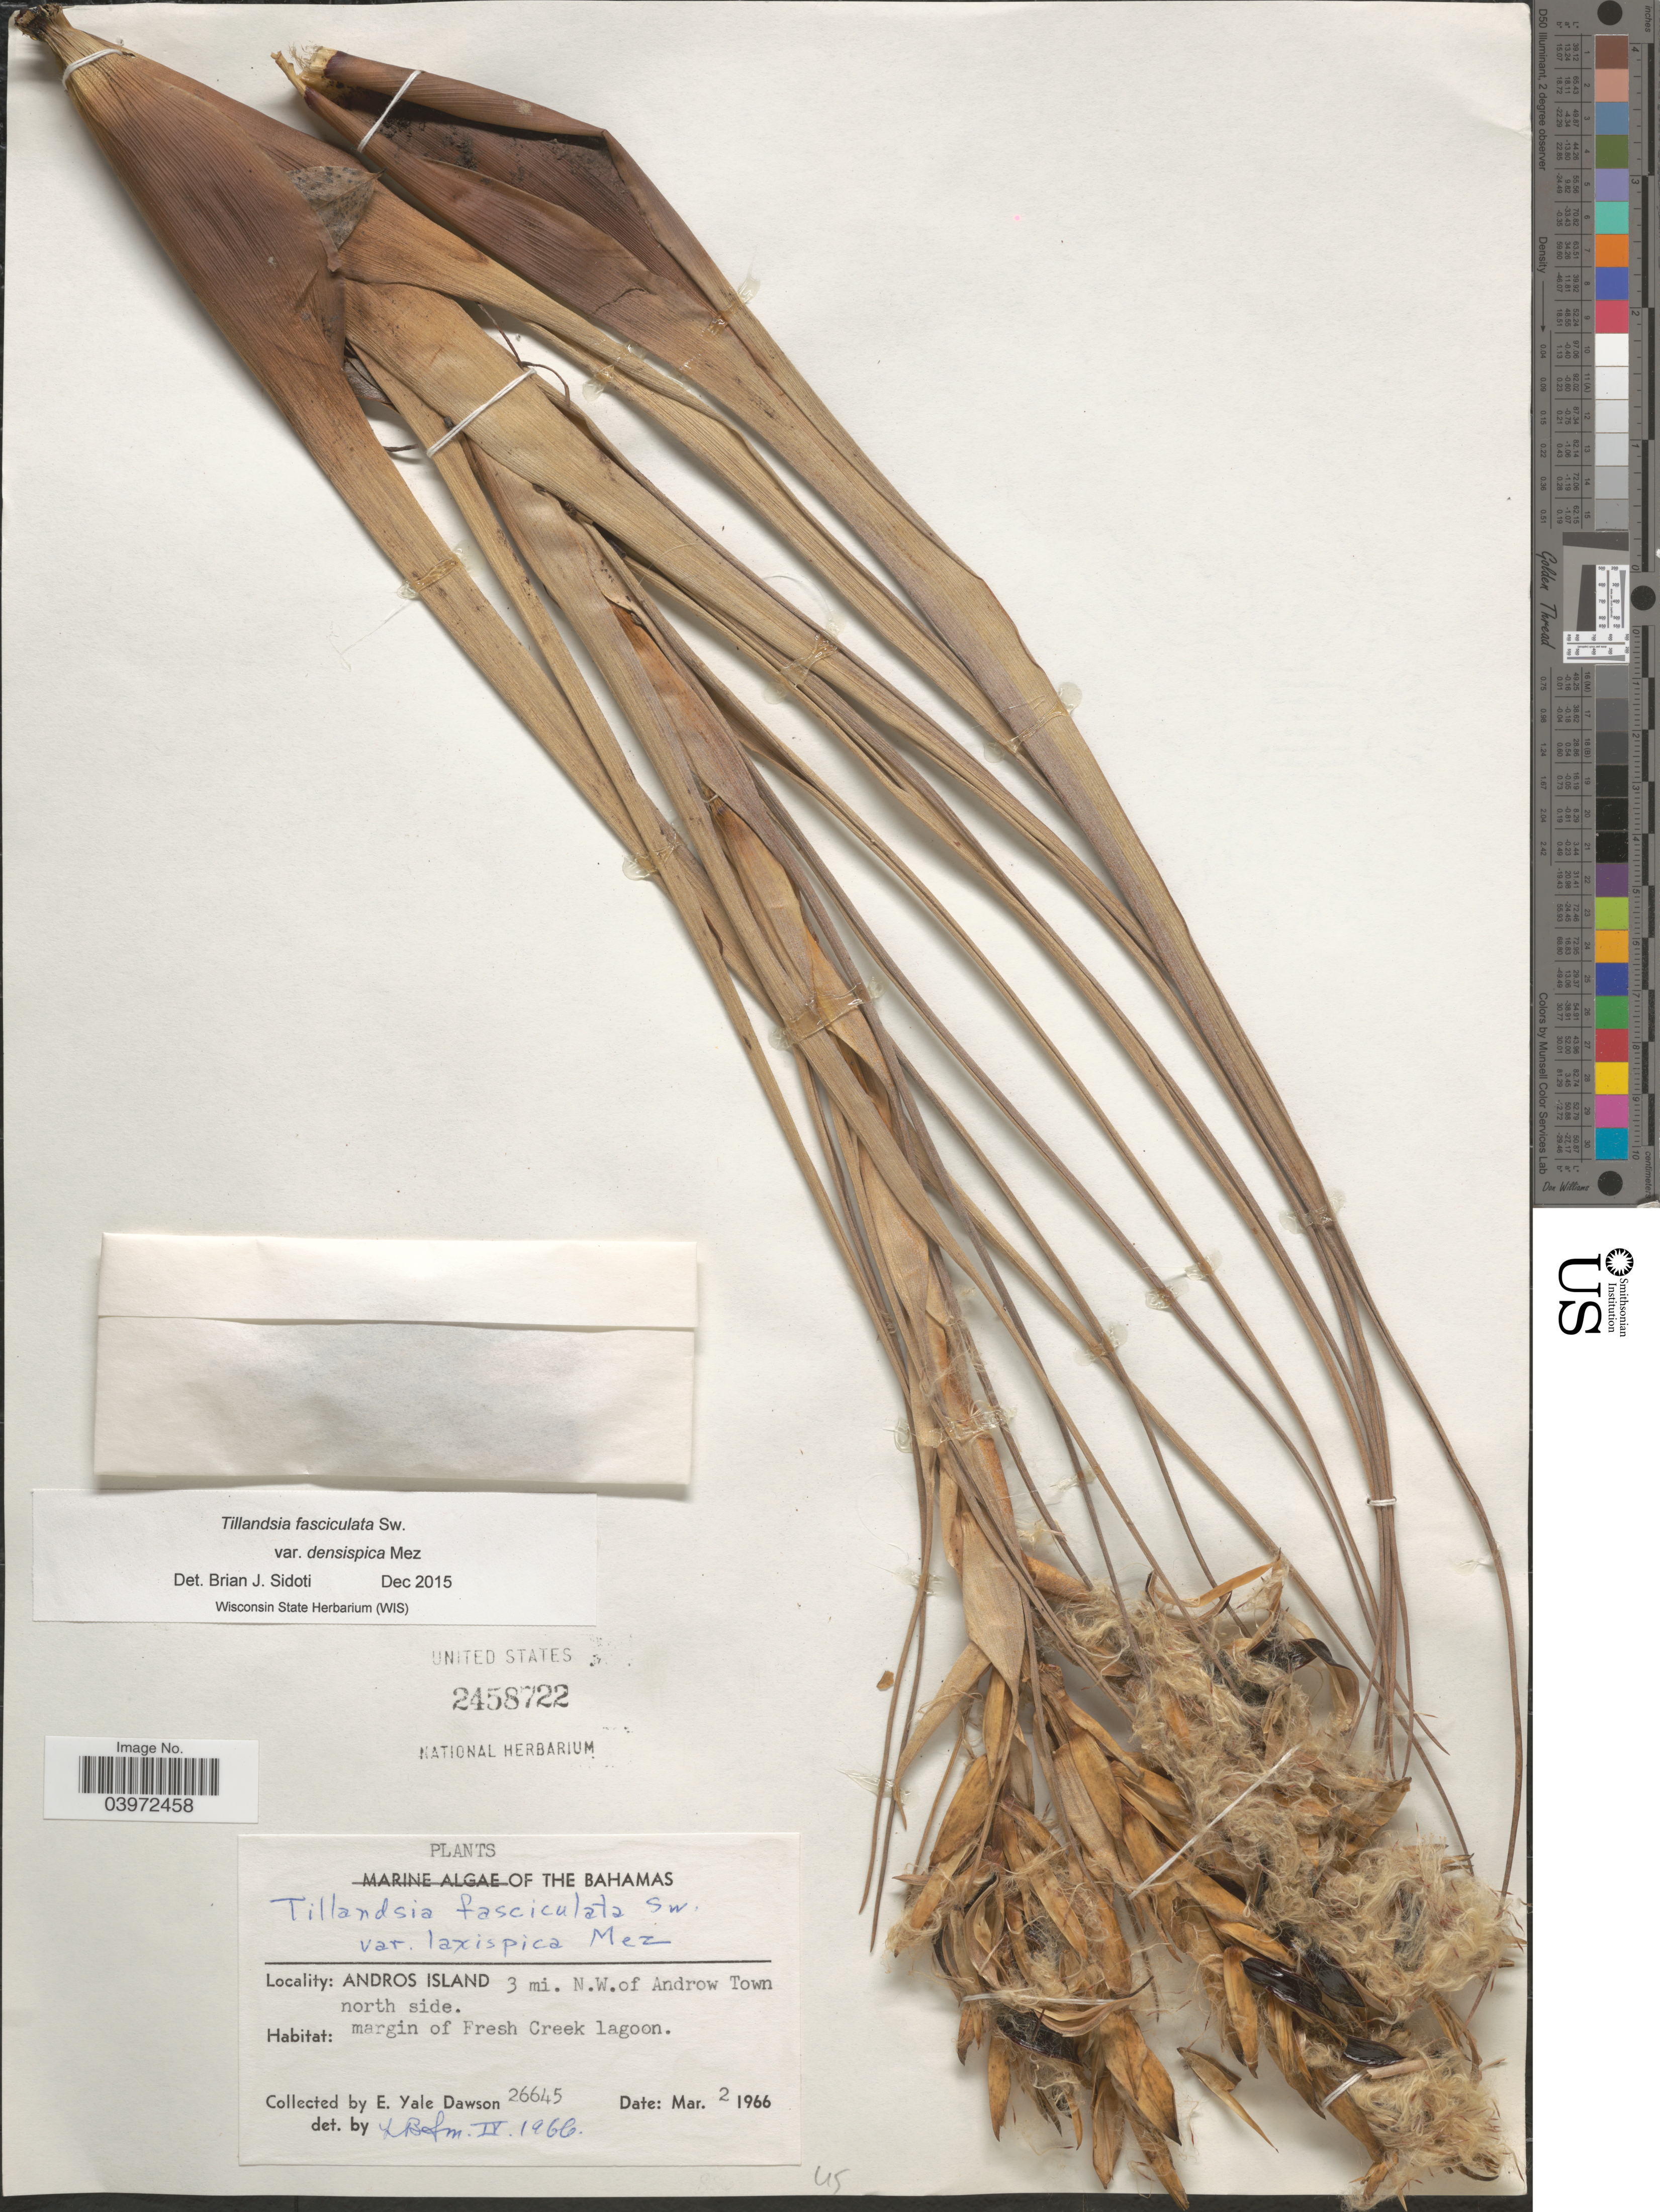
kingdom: Plantae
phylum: Tracheophyta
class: Liliopsida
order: Poales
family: Bromeliaceae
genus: Tillandsia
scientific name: Tillandsia fasciculata var. laxispica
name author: Mez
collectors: N. Yensen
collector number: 26645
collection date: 1966-03-02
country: Bahamas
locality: The Bahamas. Andros Island 3 mi. N. W. of Androw Town north side. Margin of Fresh Creek lagoon.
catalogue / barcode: US 2458722